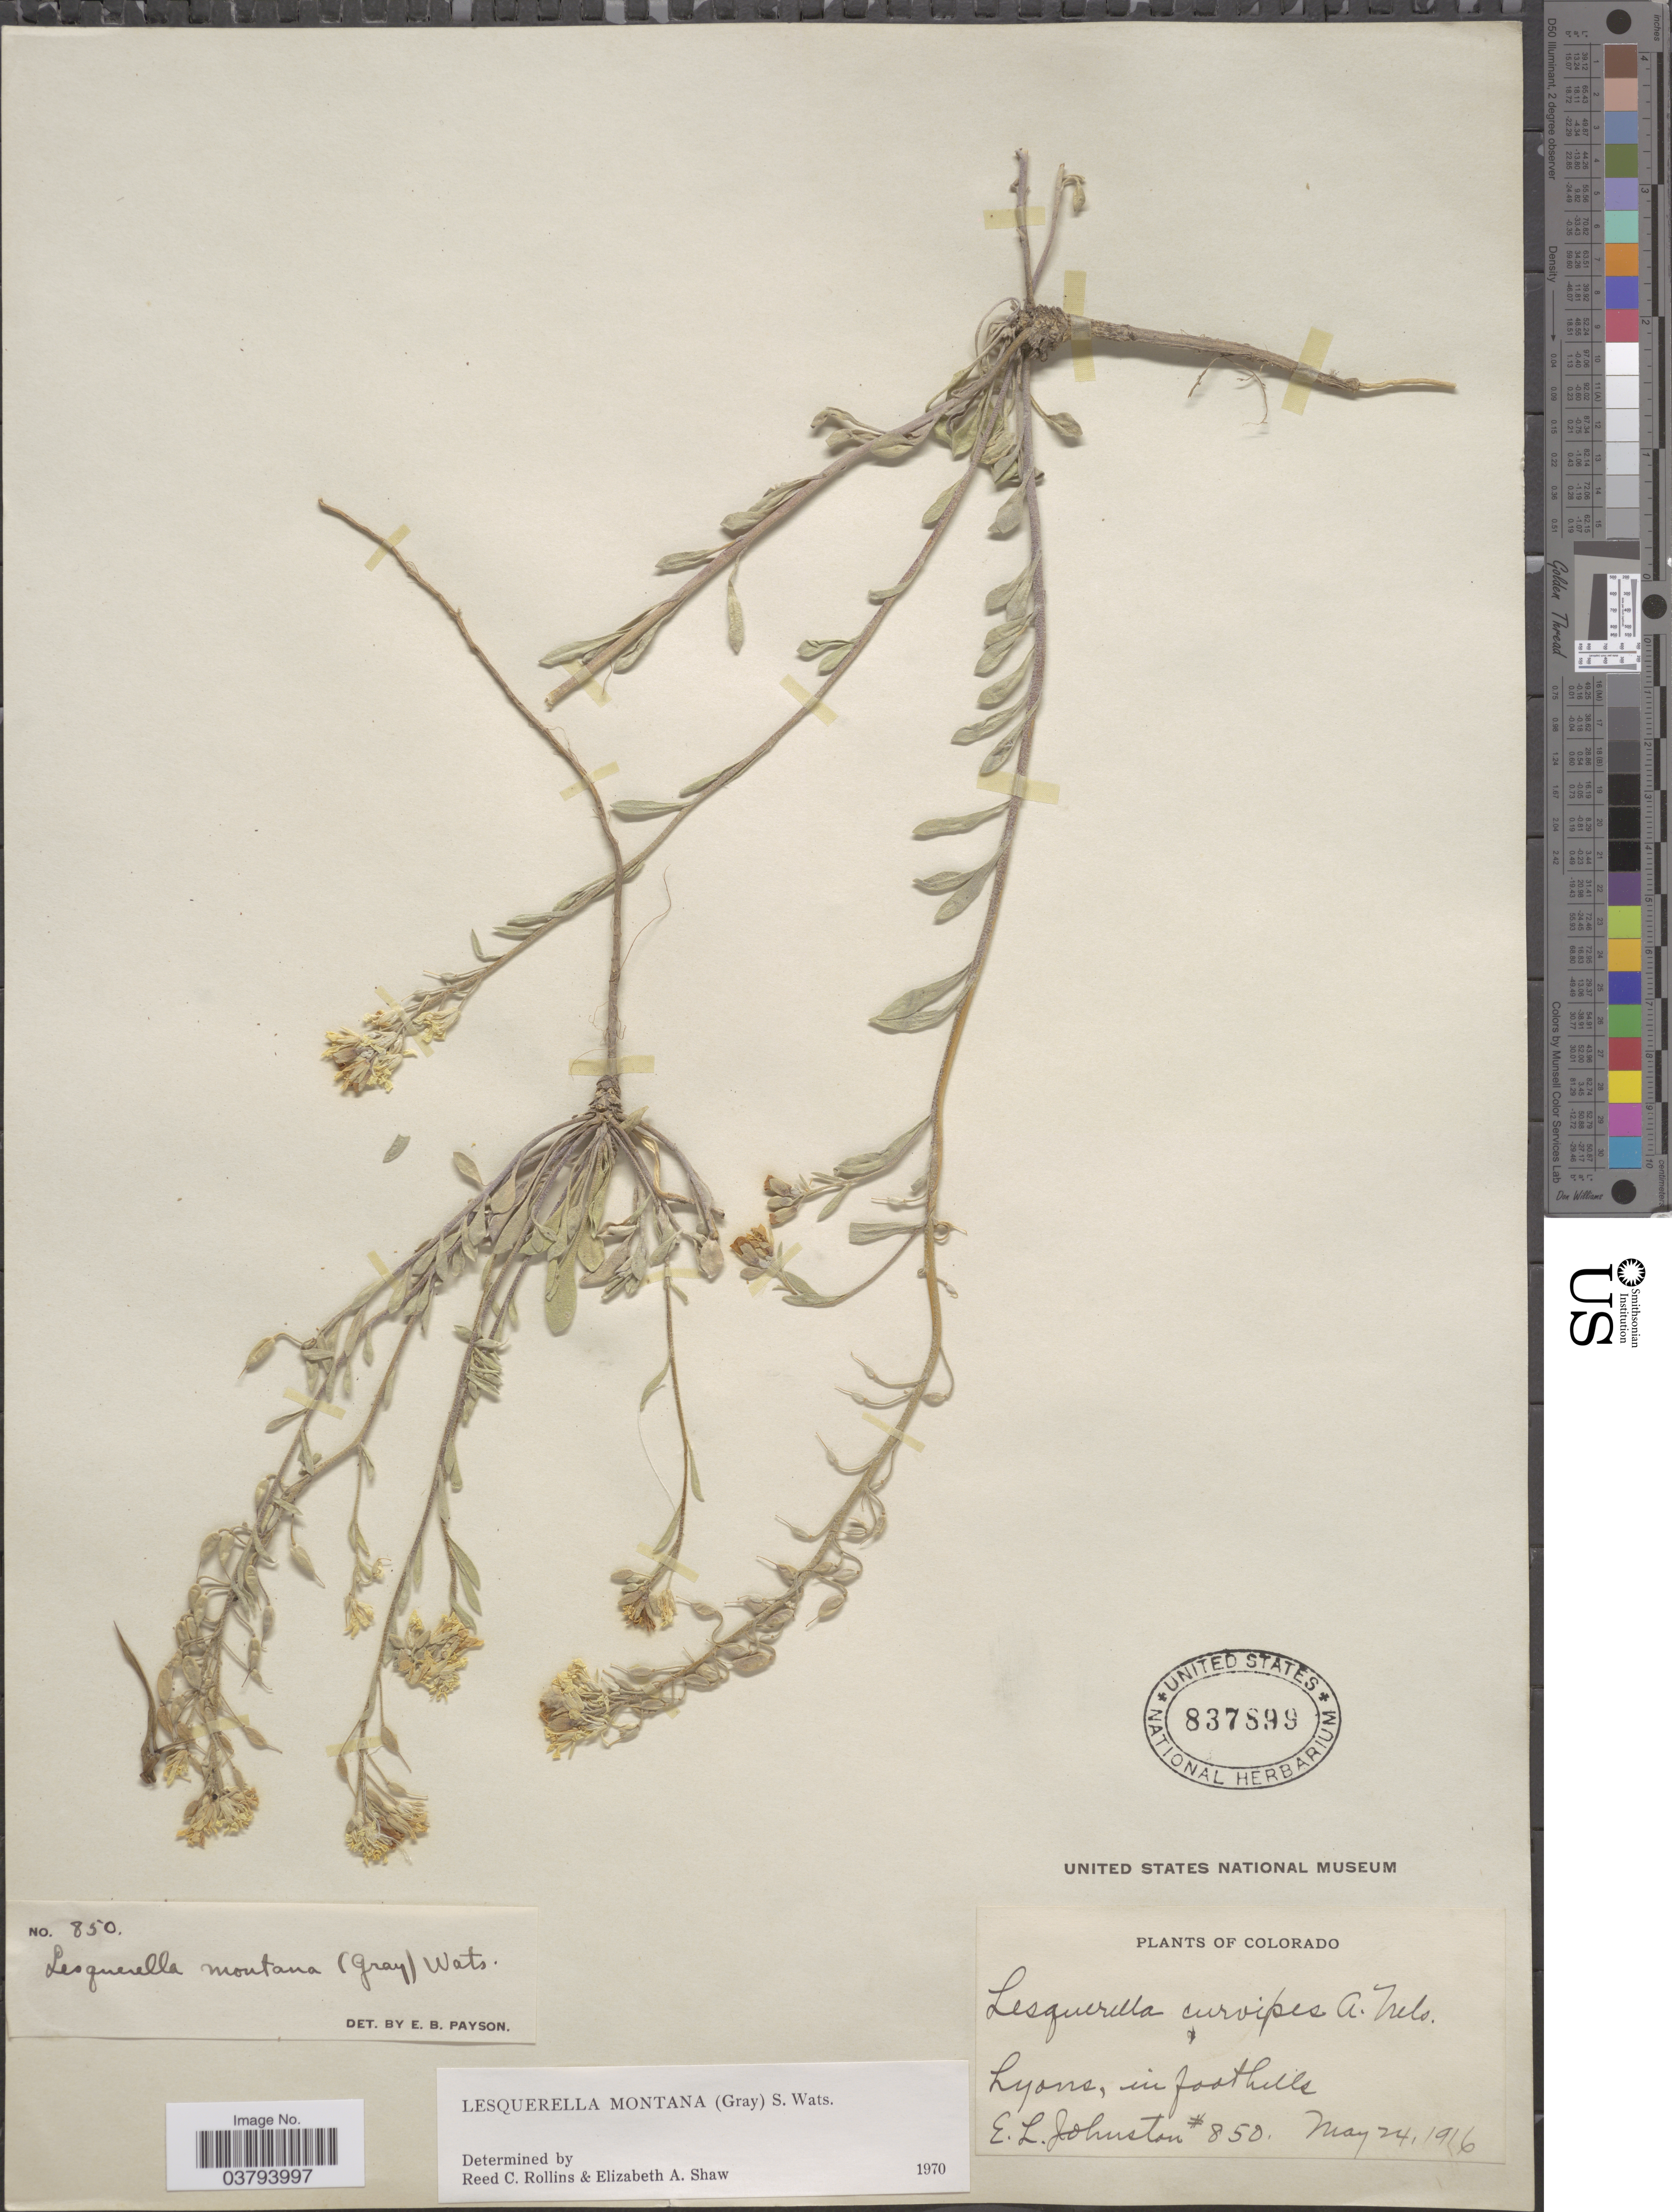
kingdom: Plantae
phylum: Tracheophyta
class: Magnoliopsida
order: Brassicales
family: Brassicaceae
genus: Lesquerella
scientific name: Lesquerella montana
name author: (A. Gray) S. Watson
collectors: E. L. Johnston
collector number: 850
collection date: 1916-05-24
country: United States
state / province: Colorado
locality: Lyons, in foothills.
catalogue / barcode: US 837899